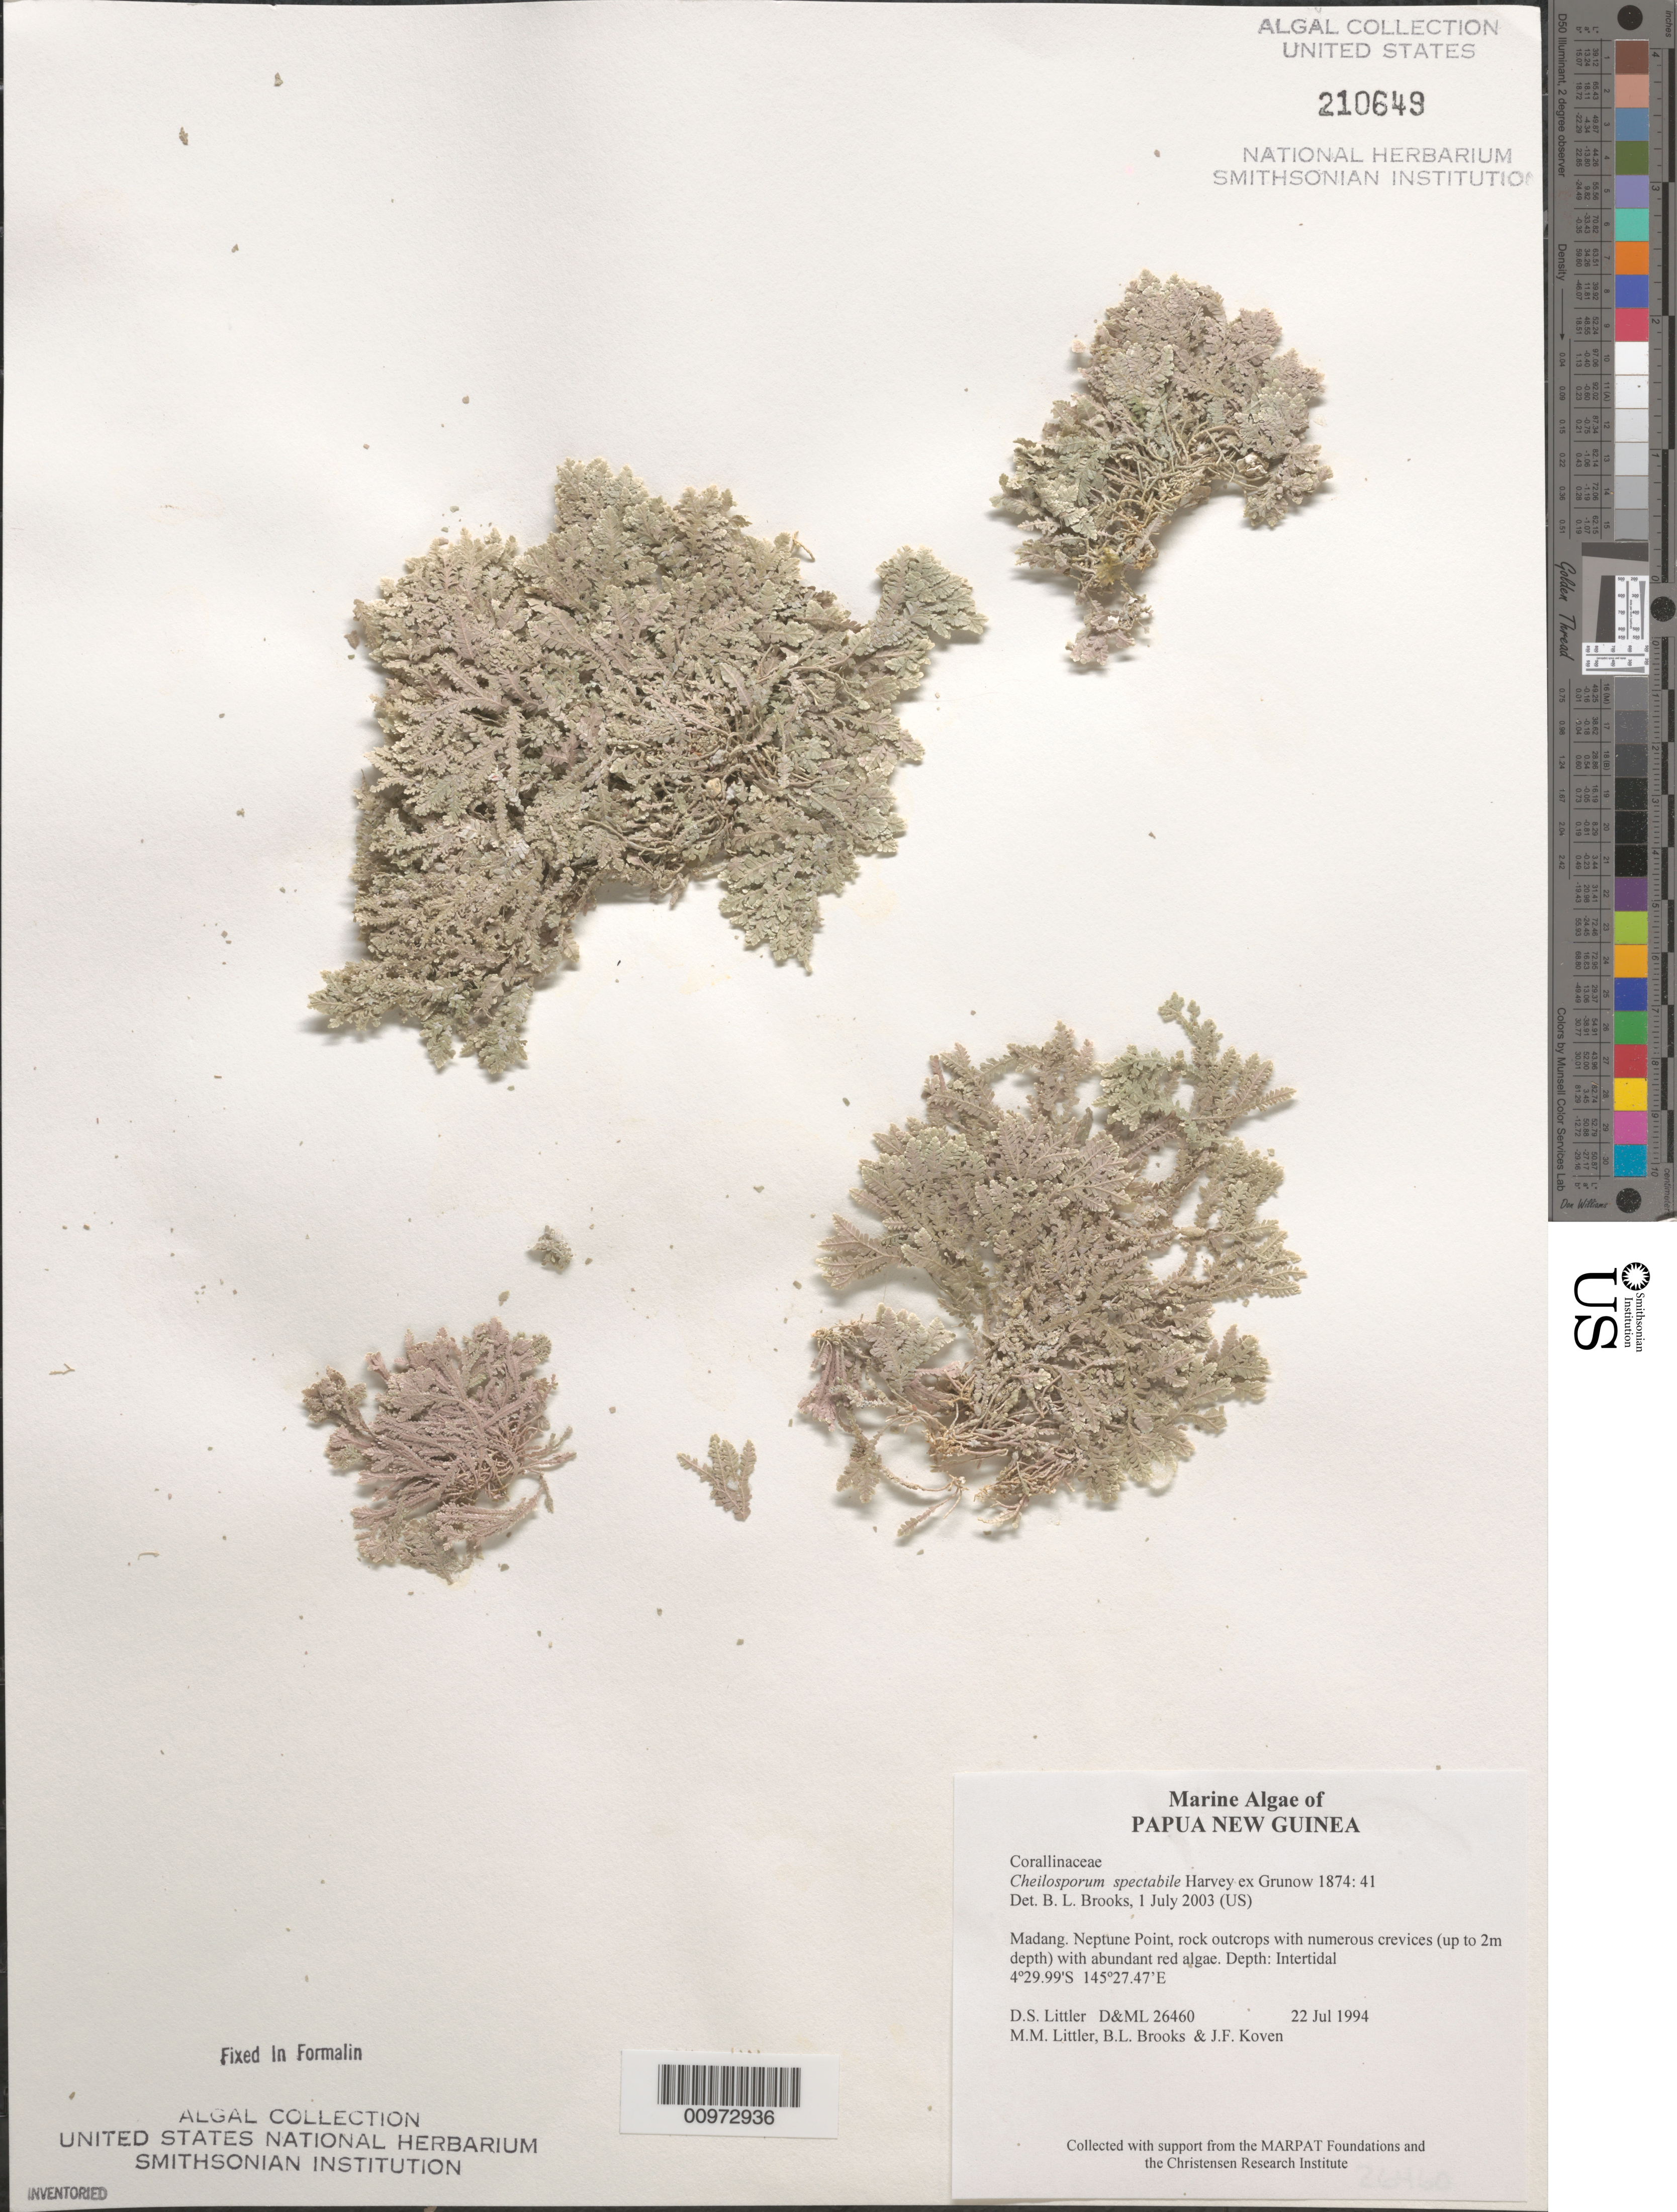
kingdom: Plantae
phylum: Rhodophyta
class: Florideophyceae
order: Corallinales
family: Corallinaceae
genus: Jania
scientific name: Jania pacifica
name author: Aresch.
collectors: D. S. Littler, M. M. Littler, B. Brooks & J. Koven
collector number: D&ML 26460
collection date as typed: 22 Jul 1994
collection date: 1994-07-22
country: Papua New Guinea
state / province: Madang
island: New Guinea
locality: Neptune Point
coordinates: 4 29.99'S, 145 27.47'E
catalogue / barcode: US 210649